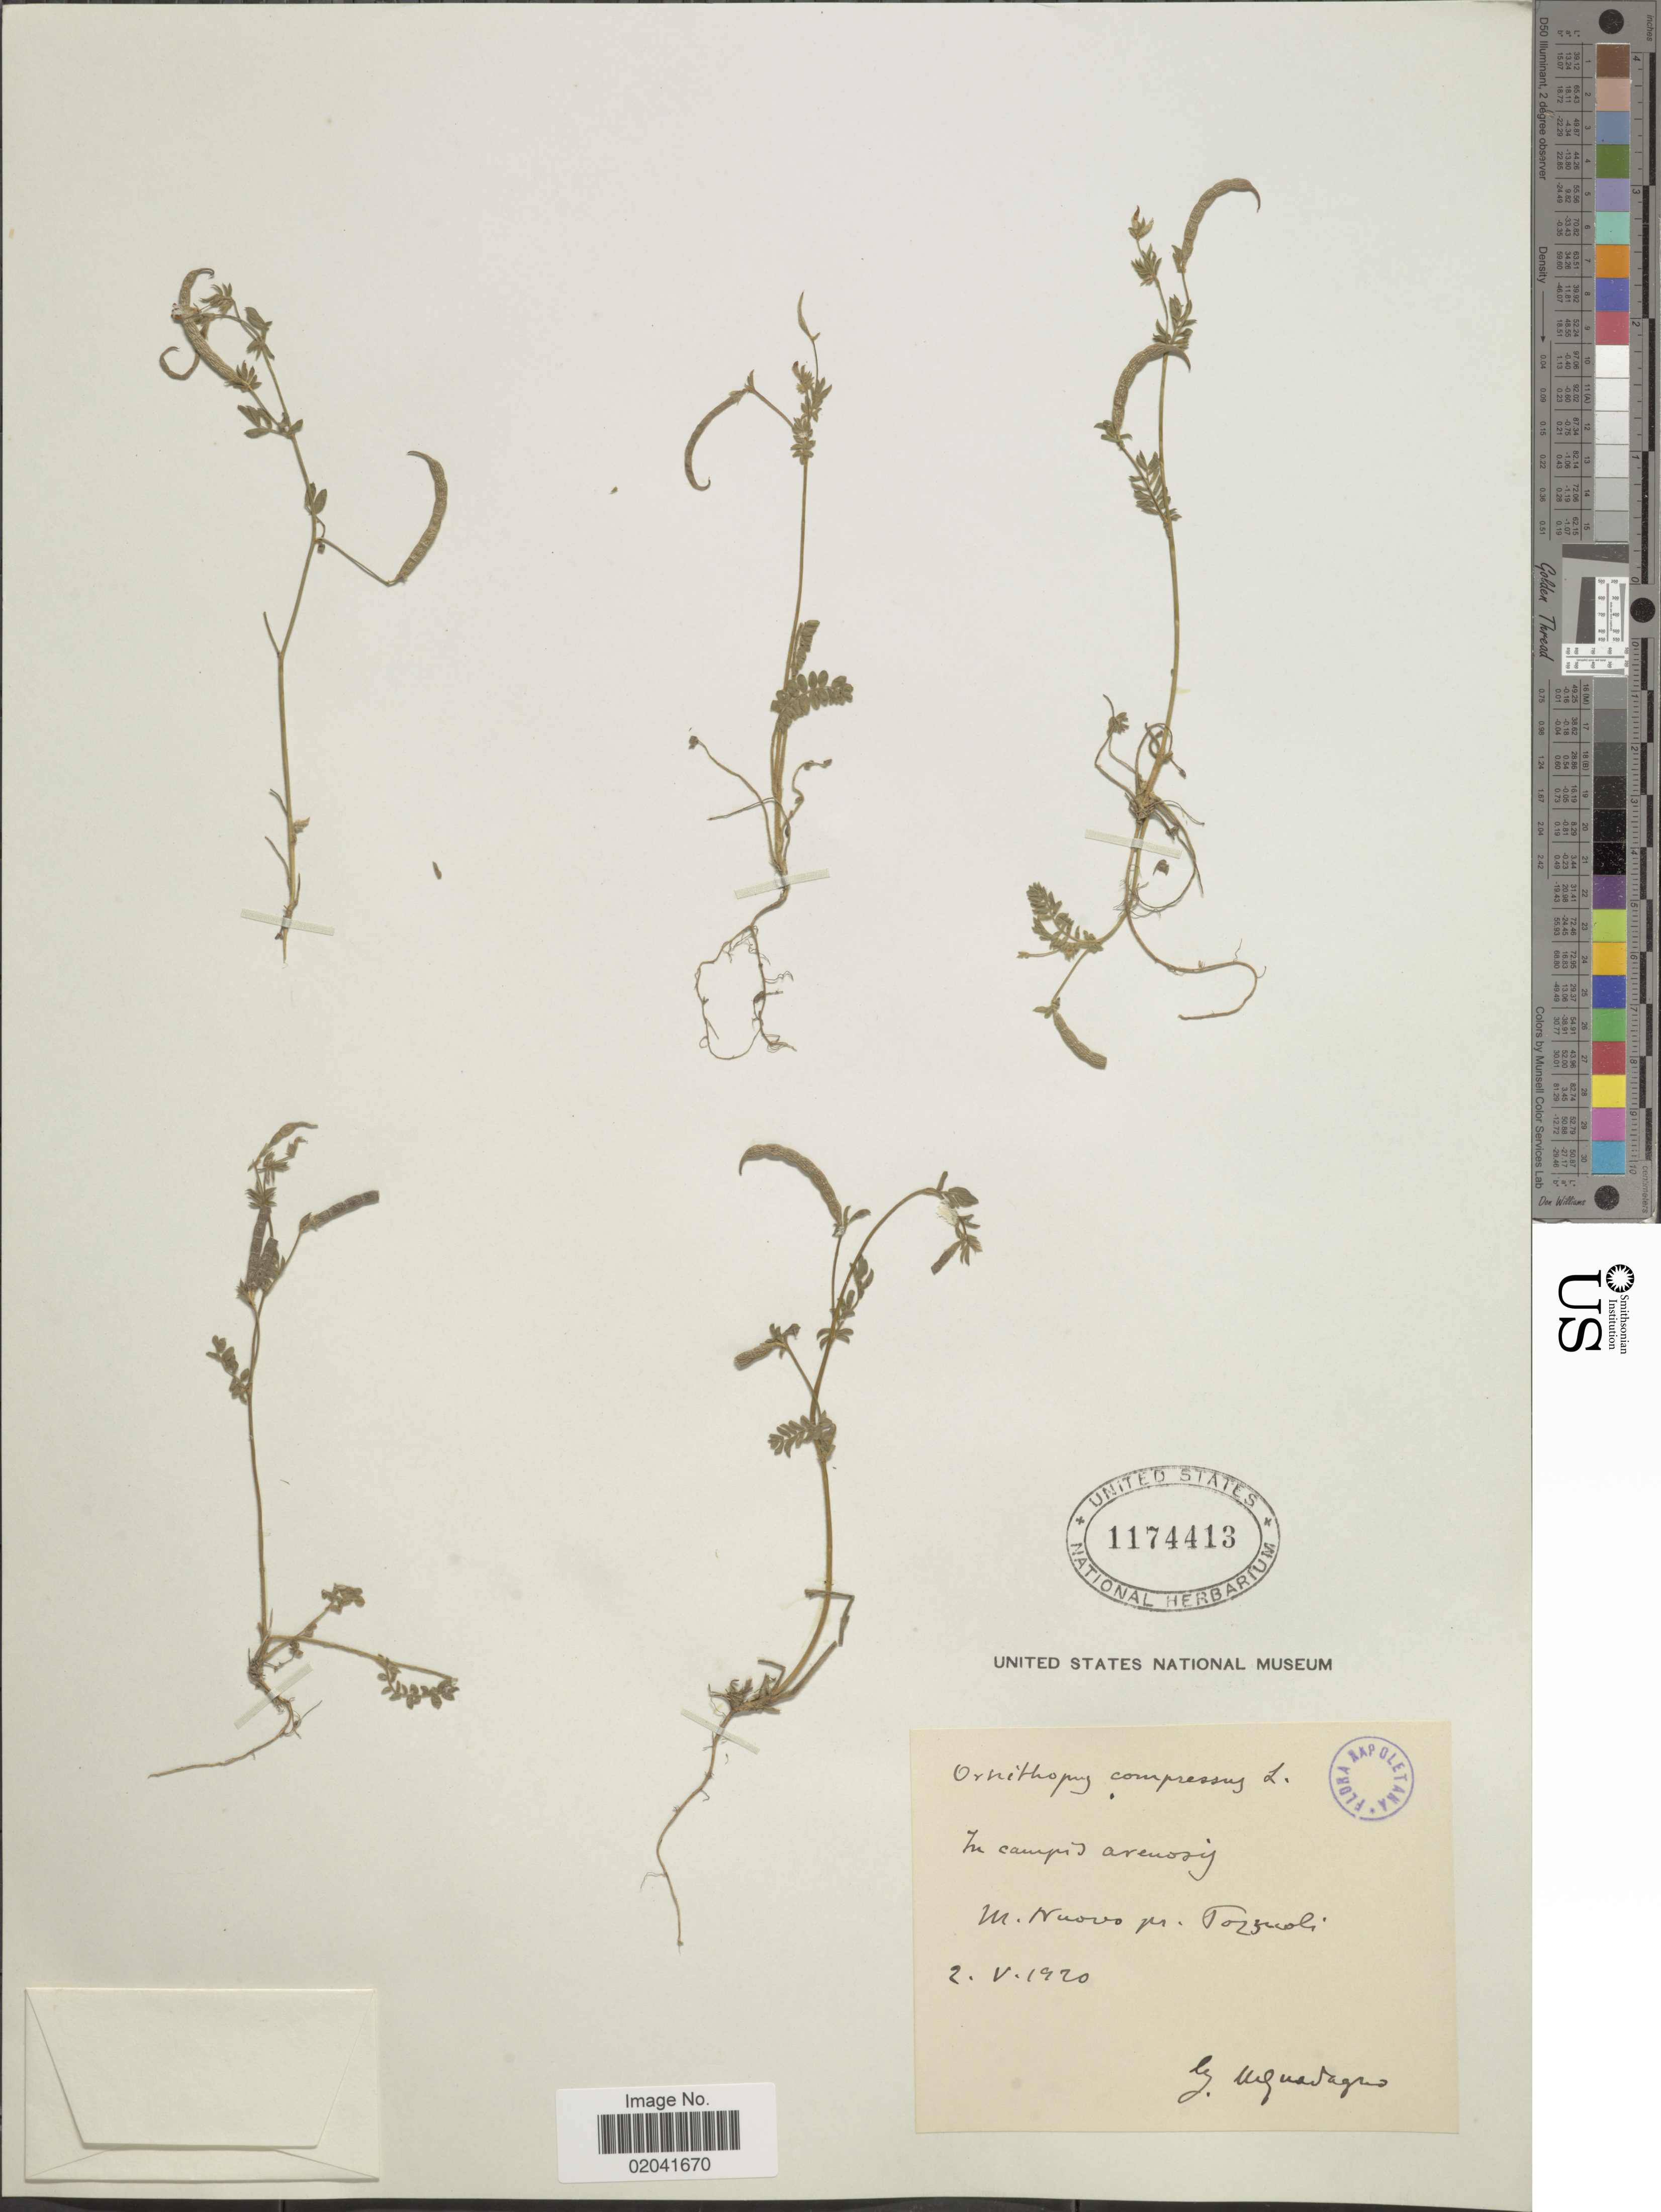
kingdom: Plantae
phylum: Tracheophyta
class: Magnoliopsida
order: Fabales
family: Fabaceae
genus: Ornithopus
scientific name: Ornithopus compressus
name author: L.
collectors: M. Gandoger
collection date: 1920-05-02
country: Italy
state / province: Campania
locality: M. Nuovo pr. Pozzuoli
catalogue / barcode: US 1174413